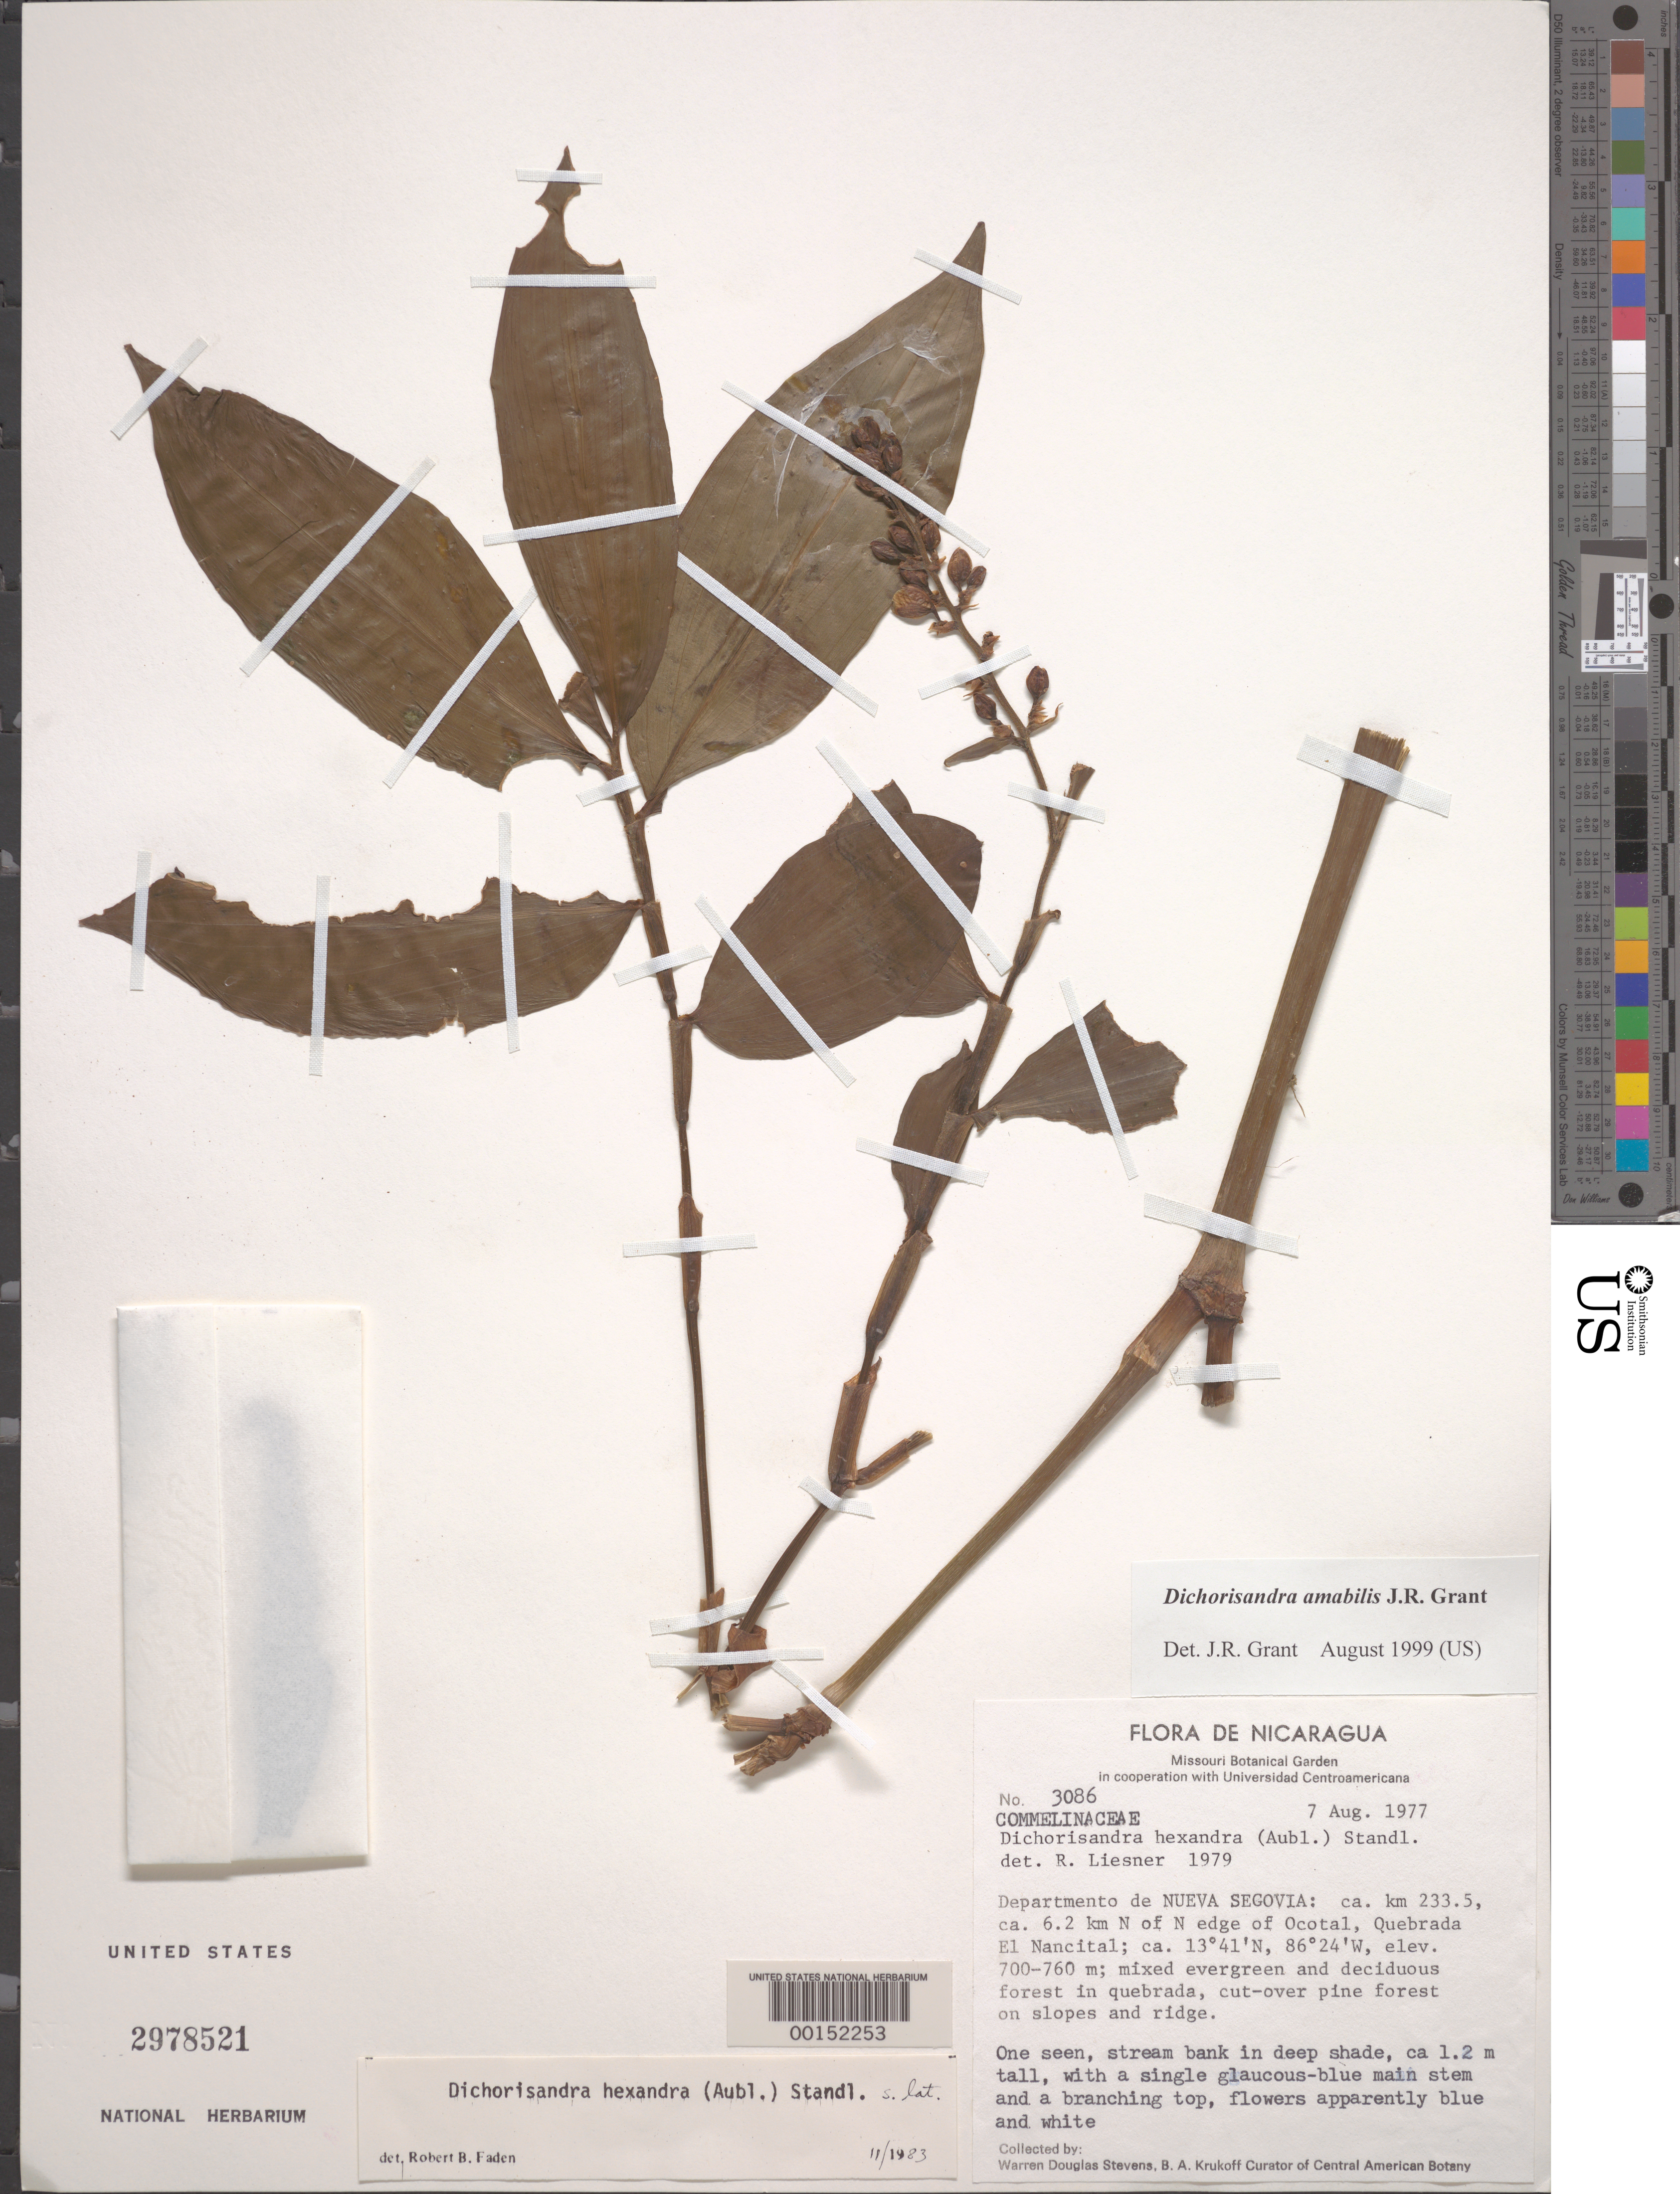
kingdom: Plantae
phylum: Tracheophyta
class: Liliopsida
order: Commelinales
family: Commelinaceae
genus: Dichorisandra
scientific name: Dichorisandra hexandra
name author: (Aubl.) Standl.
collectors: W. D. Stevens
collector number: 3086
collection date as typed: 07 Aug 1977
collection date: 1977-08-07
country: Nicaragua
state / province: Nueva Segovia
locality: Quebrada el nancital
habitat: Slopes, mixed evergreen and deciduous forest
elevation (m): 700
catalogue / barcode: US 2978521